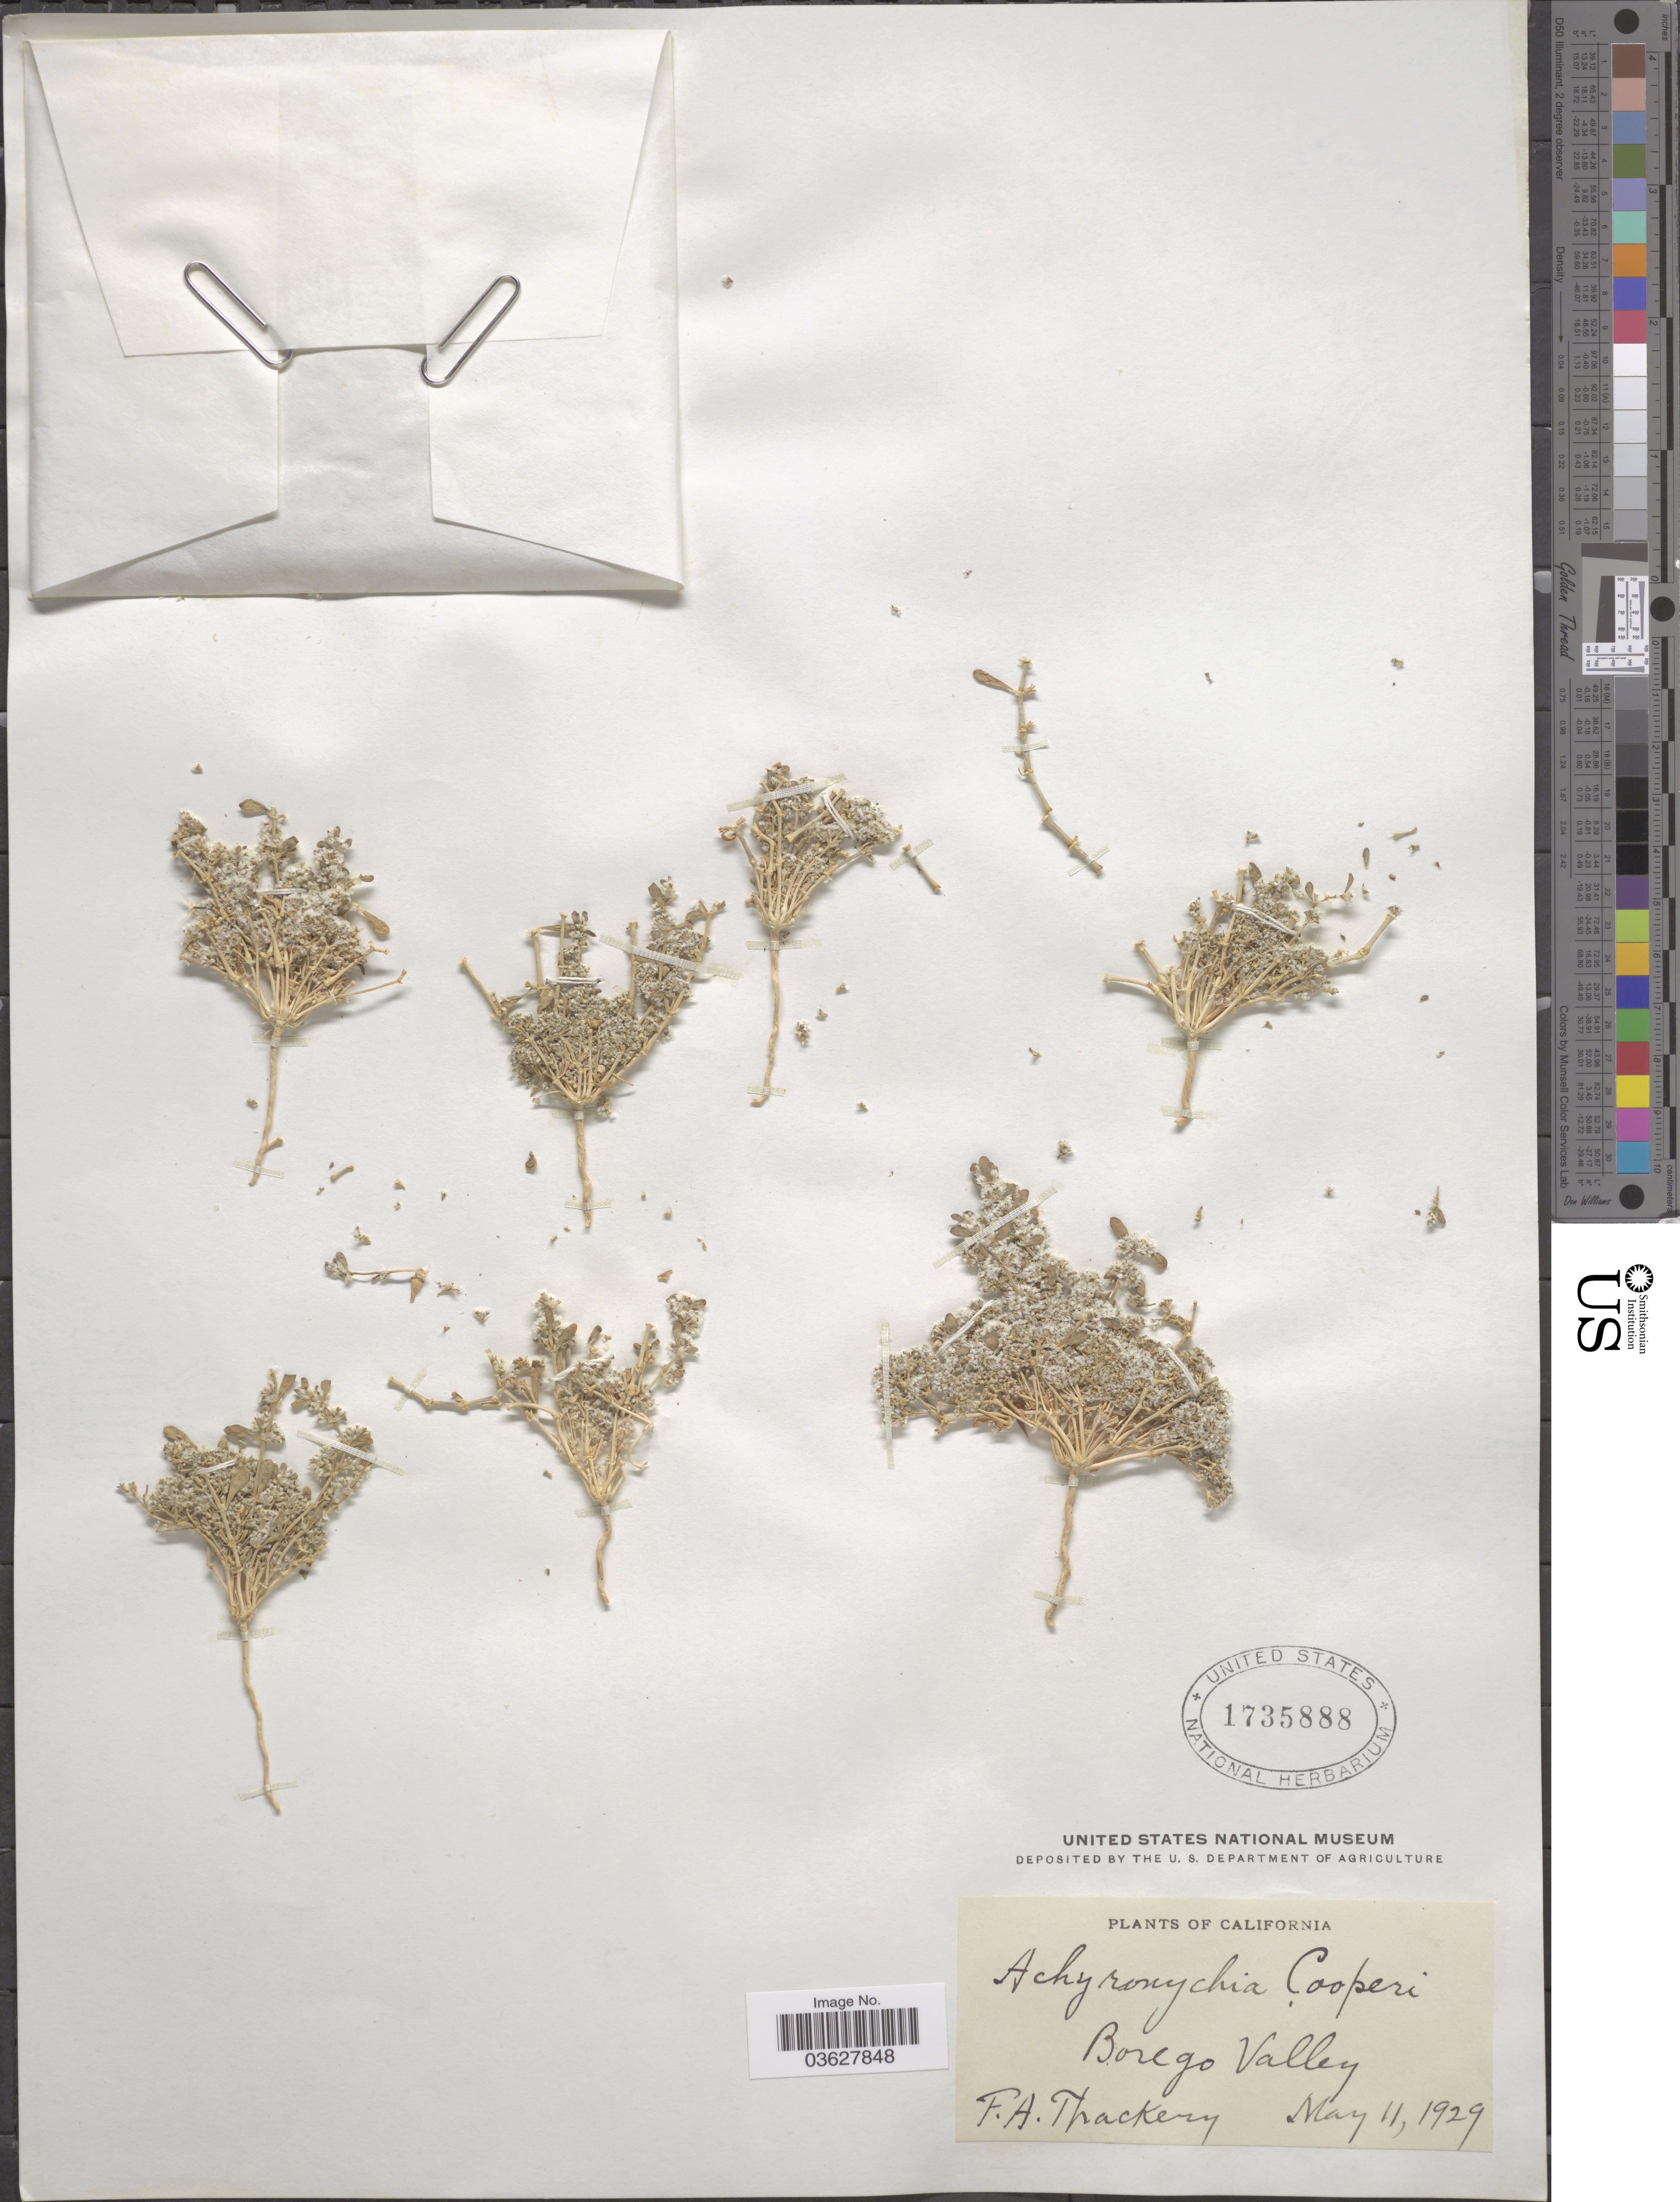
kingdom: Plantae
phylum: Tracheophyta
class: Magnoliopsida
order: Caryophyllales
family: Caryophyllaceae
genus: Achyronychia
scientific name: Achyronychia cooperi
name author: A. Gray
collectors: F. Thackery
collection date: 1929-05-11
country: United States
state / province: California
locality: Borego Valley.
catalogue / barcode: US 1735888